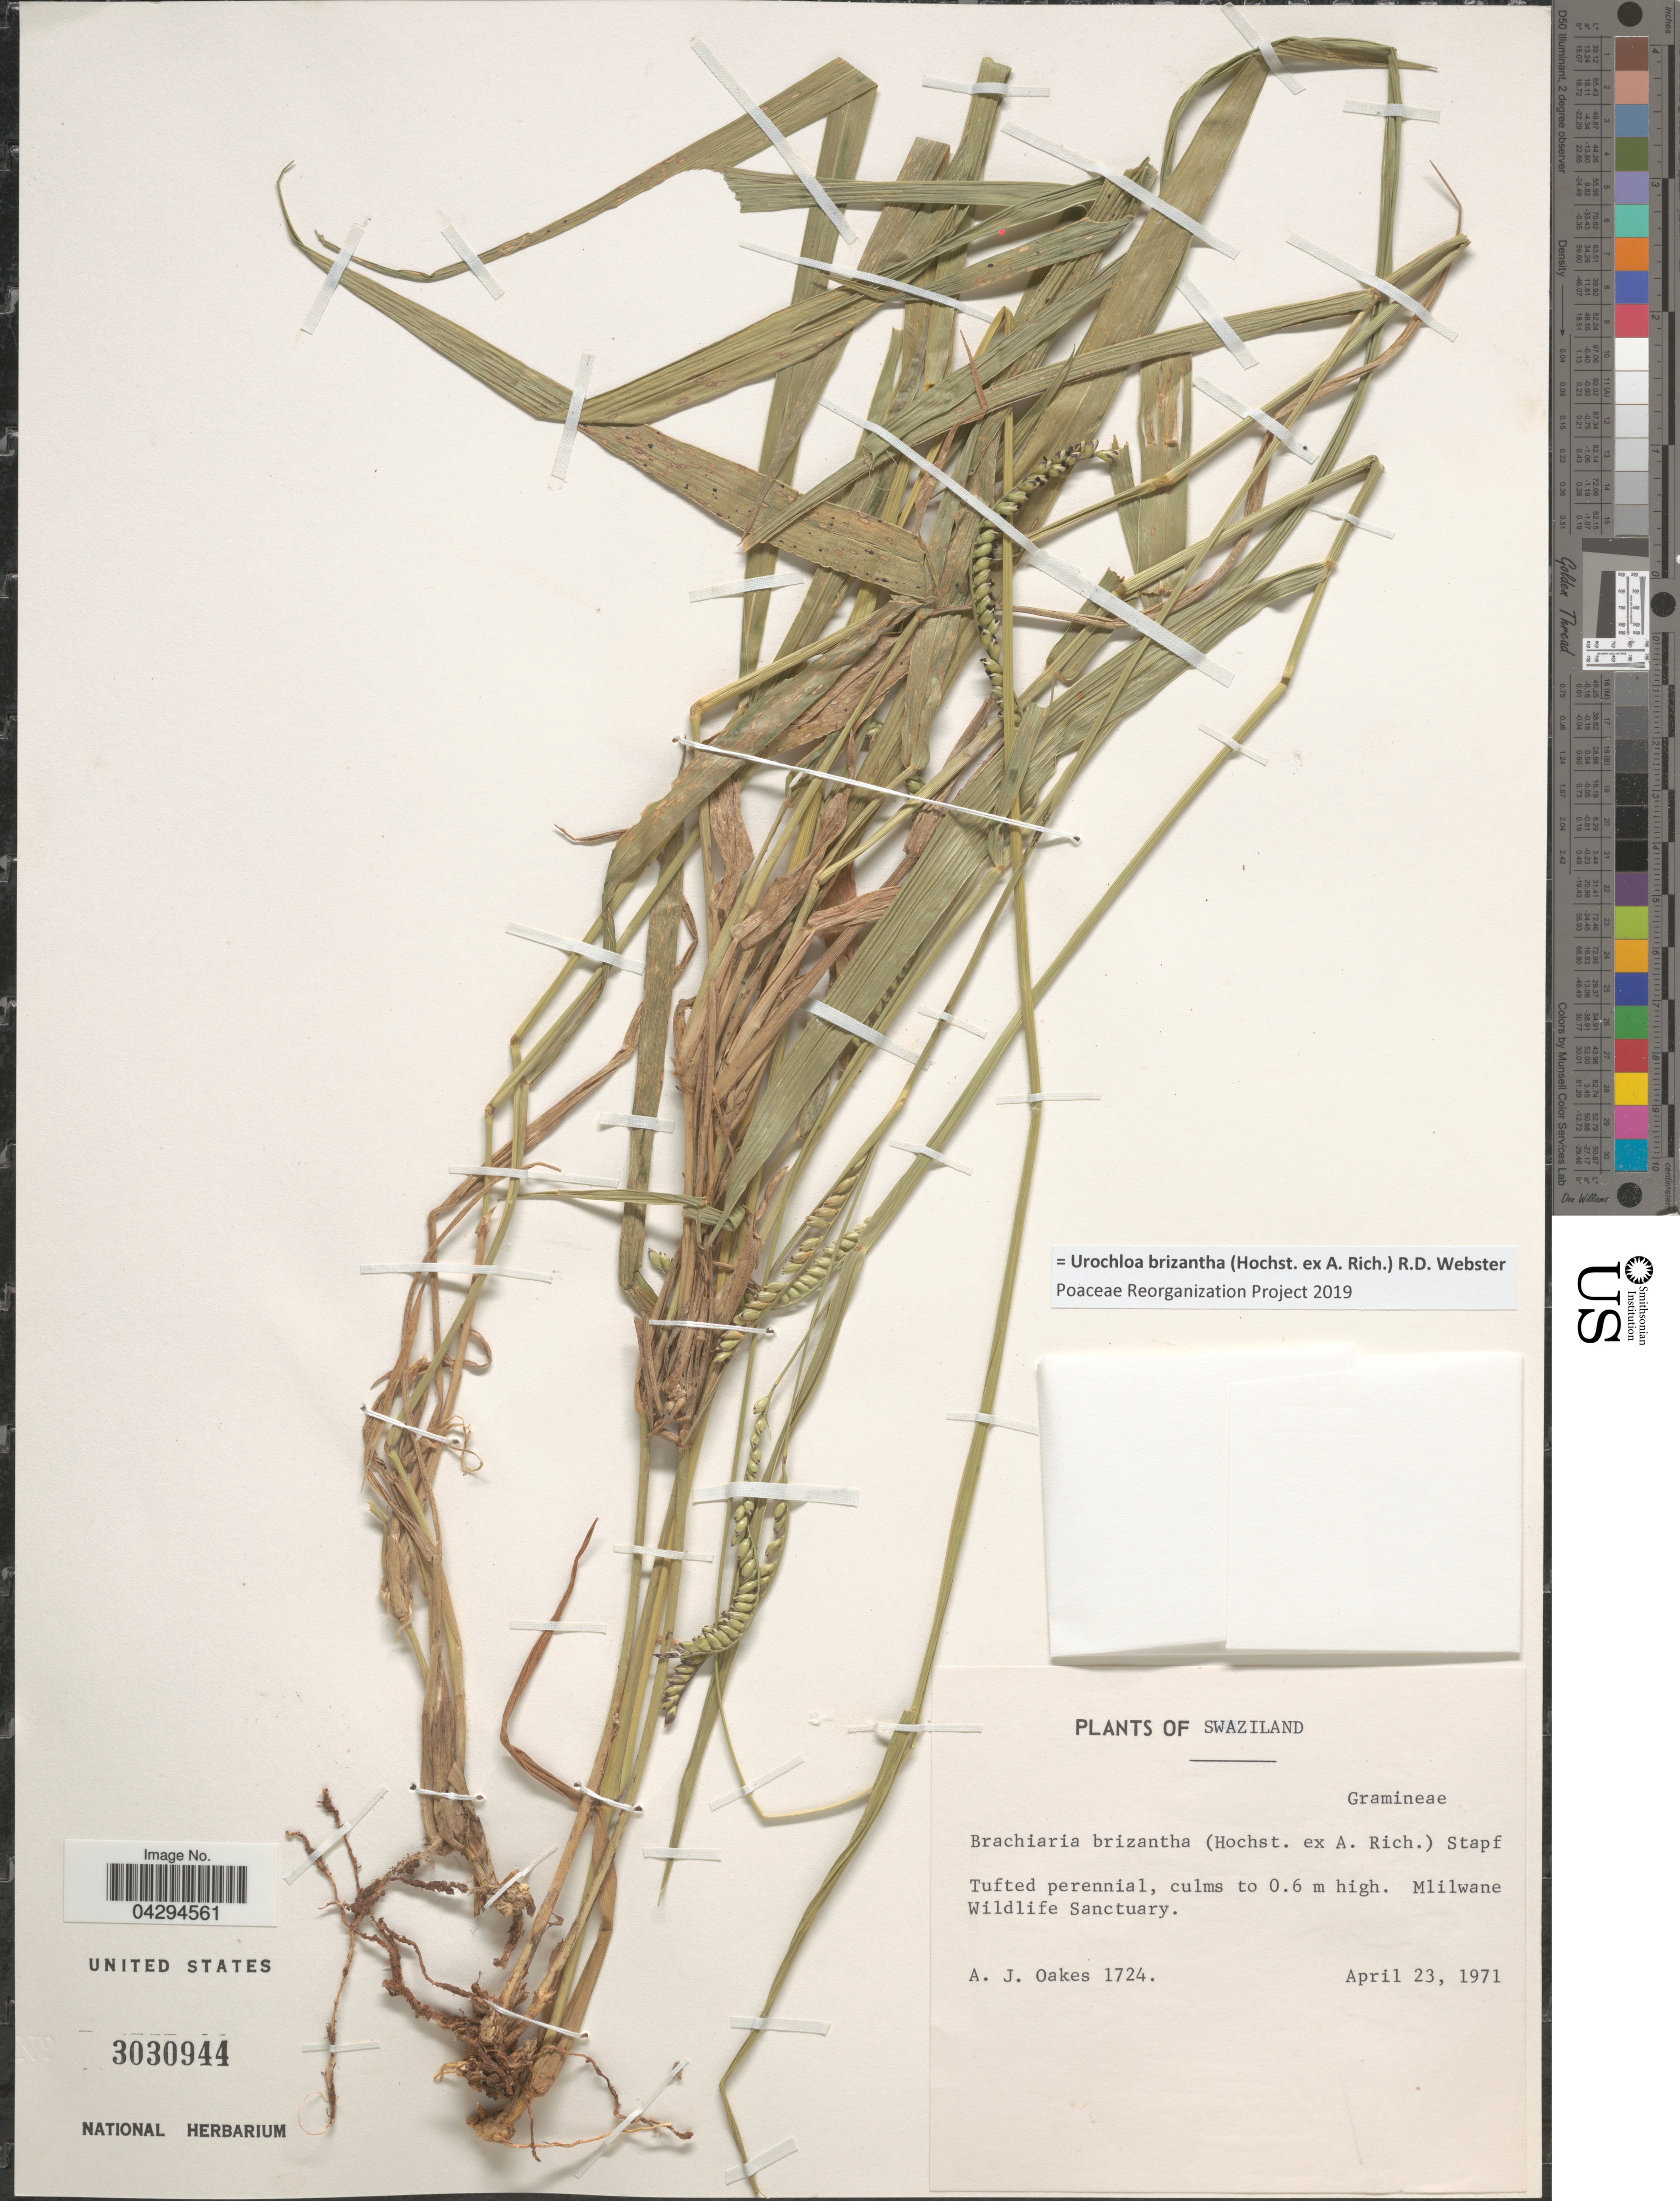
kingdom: Plantae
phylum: Tracheophyta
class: Liliopsida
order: Poales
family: Poaceae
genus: Urochloa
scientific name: Urochloa brizantha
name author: (Hochst. ex A. Rich.) R.D. Webster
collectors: A. Oakes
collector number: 1724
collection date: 1971-04-23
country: Eswatini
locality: Mlilwane Wildlife Sanctuary.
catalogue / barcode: US 3030944